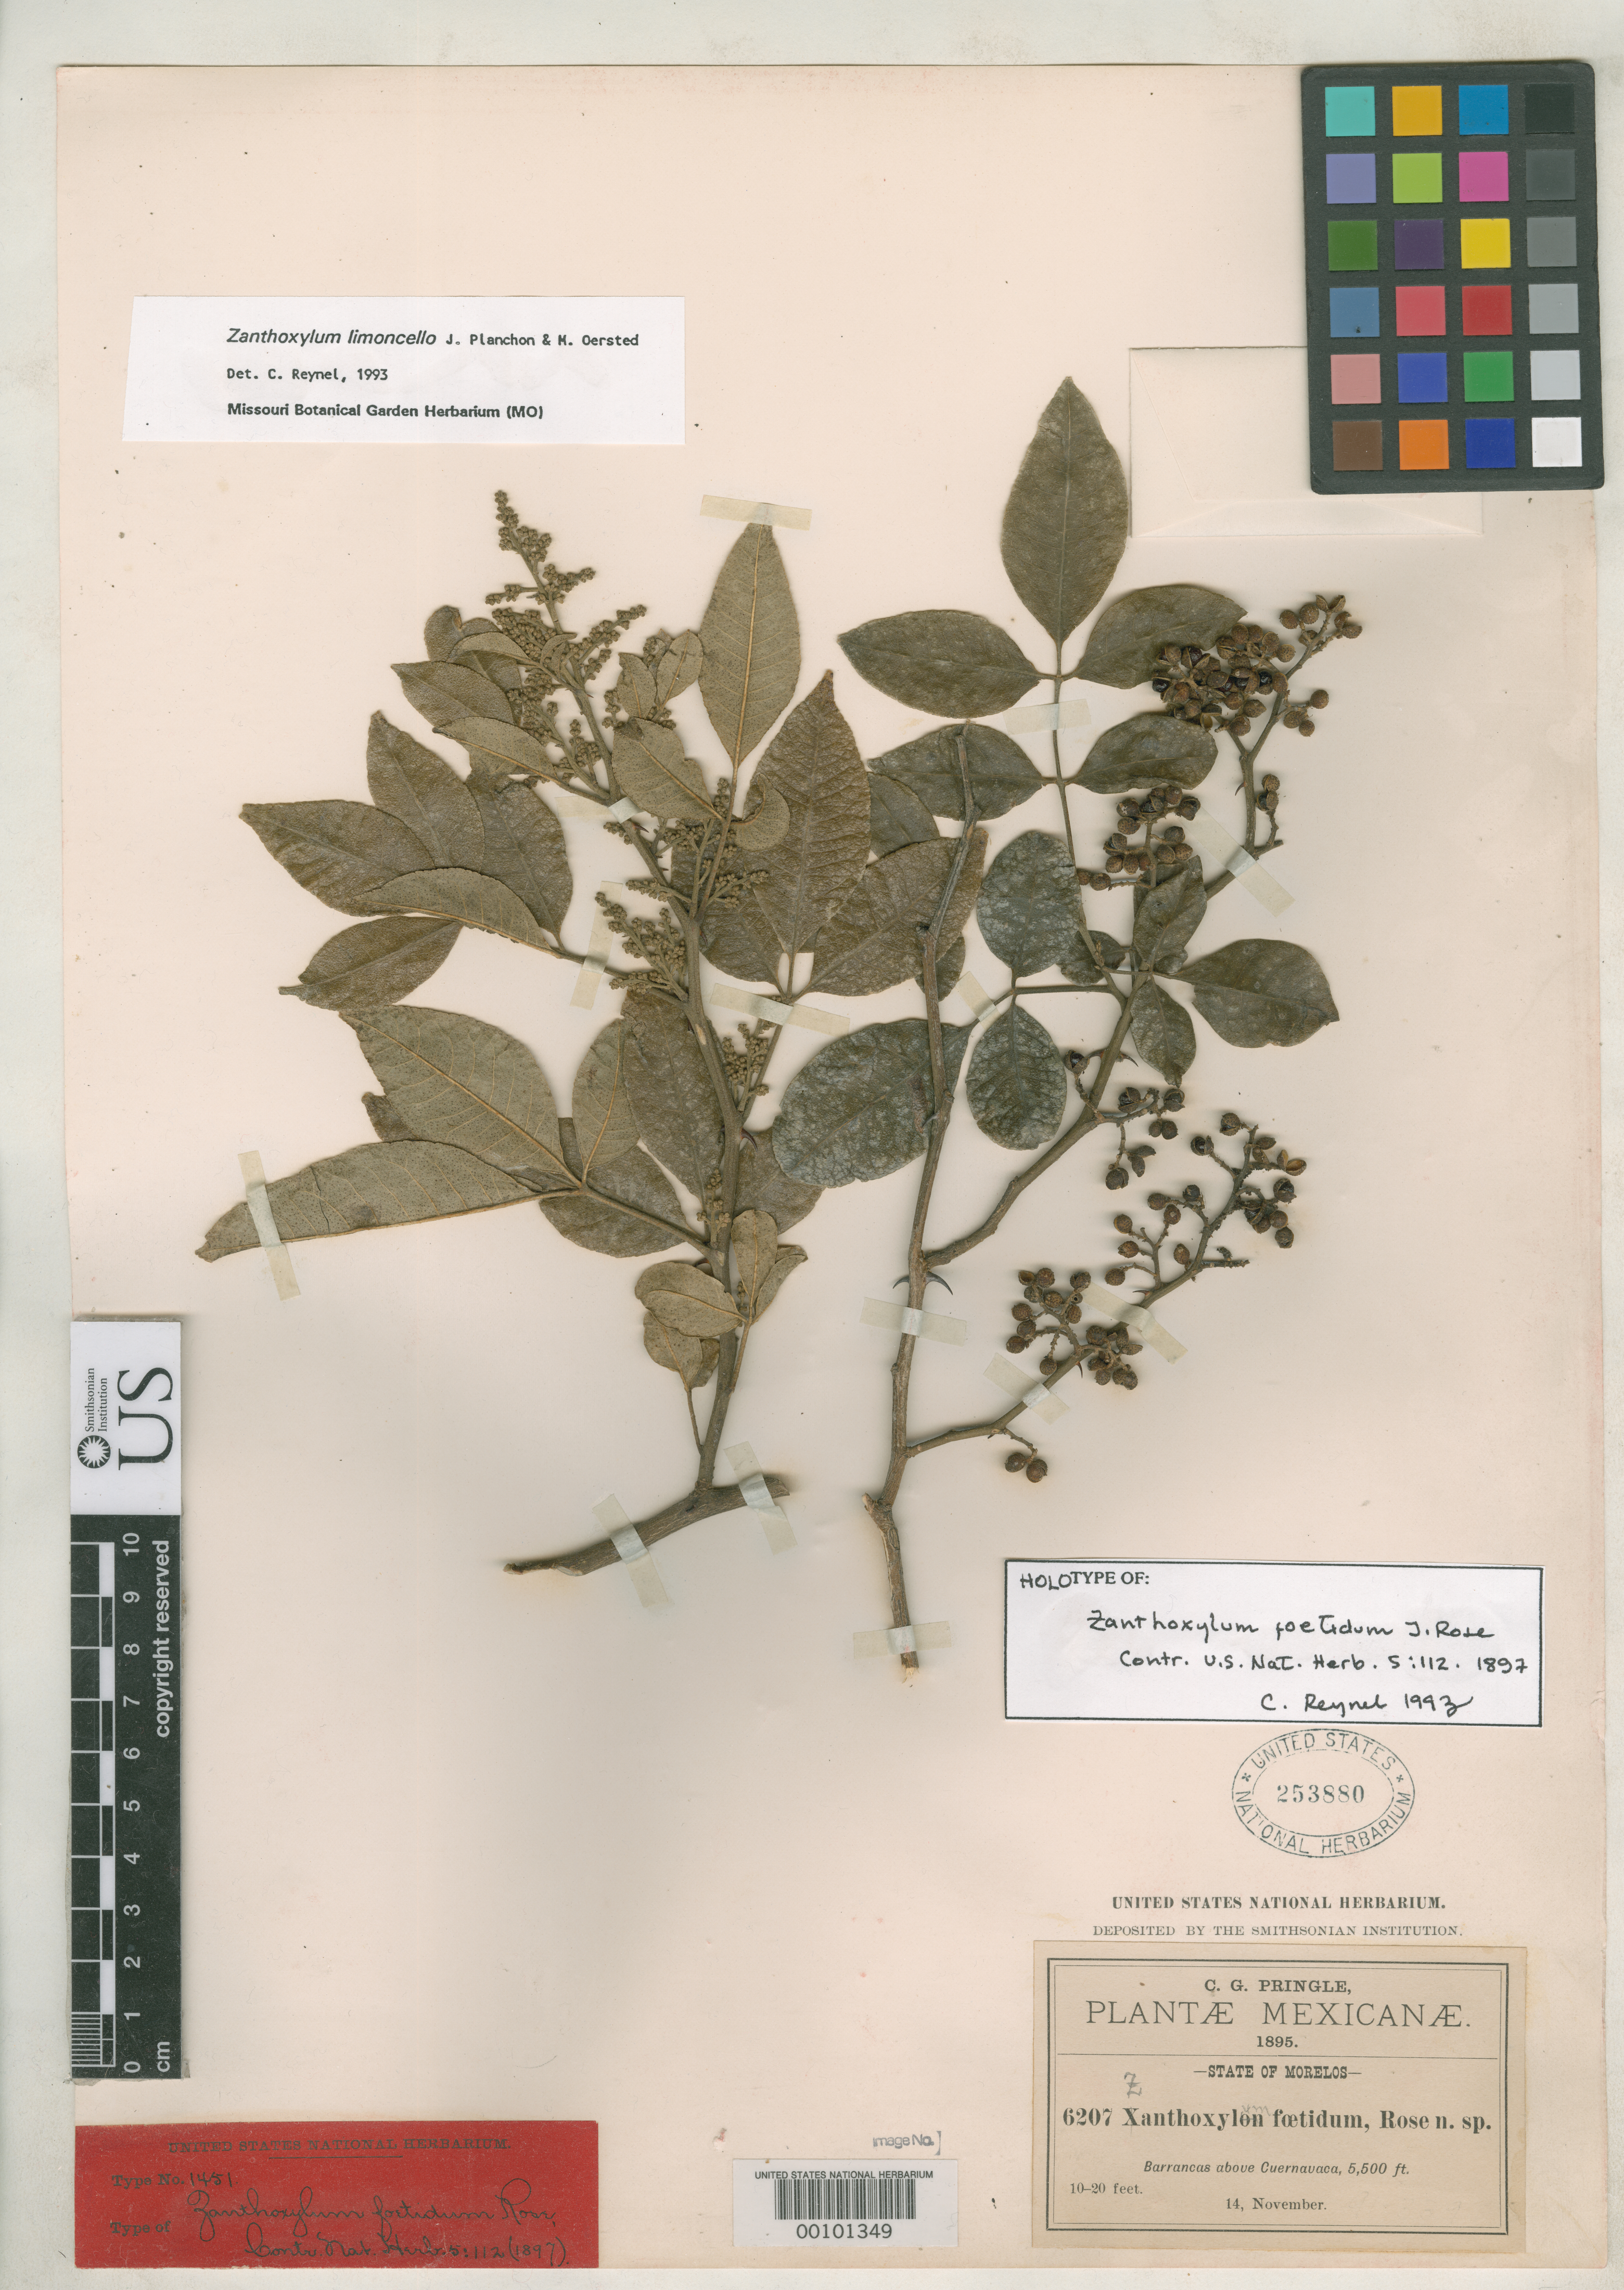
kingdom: Plantae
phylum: Tracheophyta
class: Magnoliopsida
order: Sapindales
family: Rutaceae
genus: Zanthoxylum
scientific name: Zanthoxylum foetidum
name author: Rose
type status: Holotype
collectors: C. G. Pringle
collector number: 6207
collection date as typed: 14 Nov 1895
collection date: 1895-11-14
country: Mexico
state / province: Morelos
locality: Barrancas above Cuernavaca.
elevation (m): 1676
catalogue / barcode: US 253880